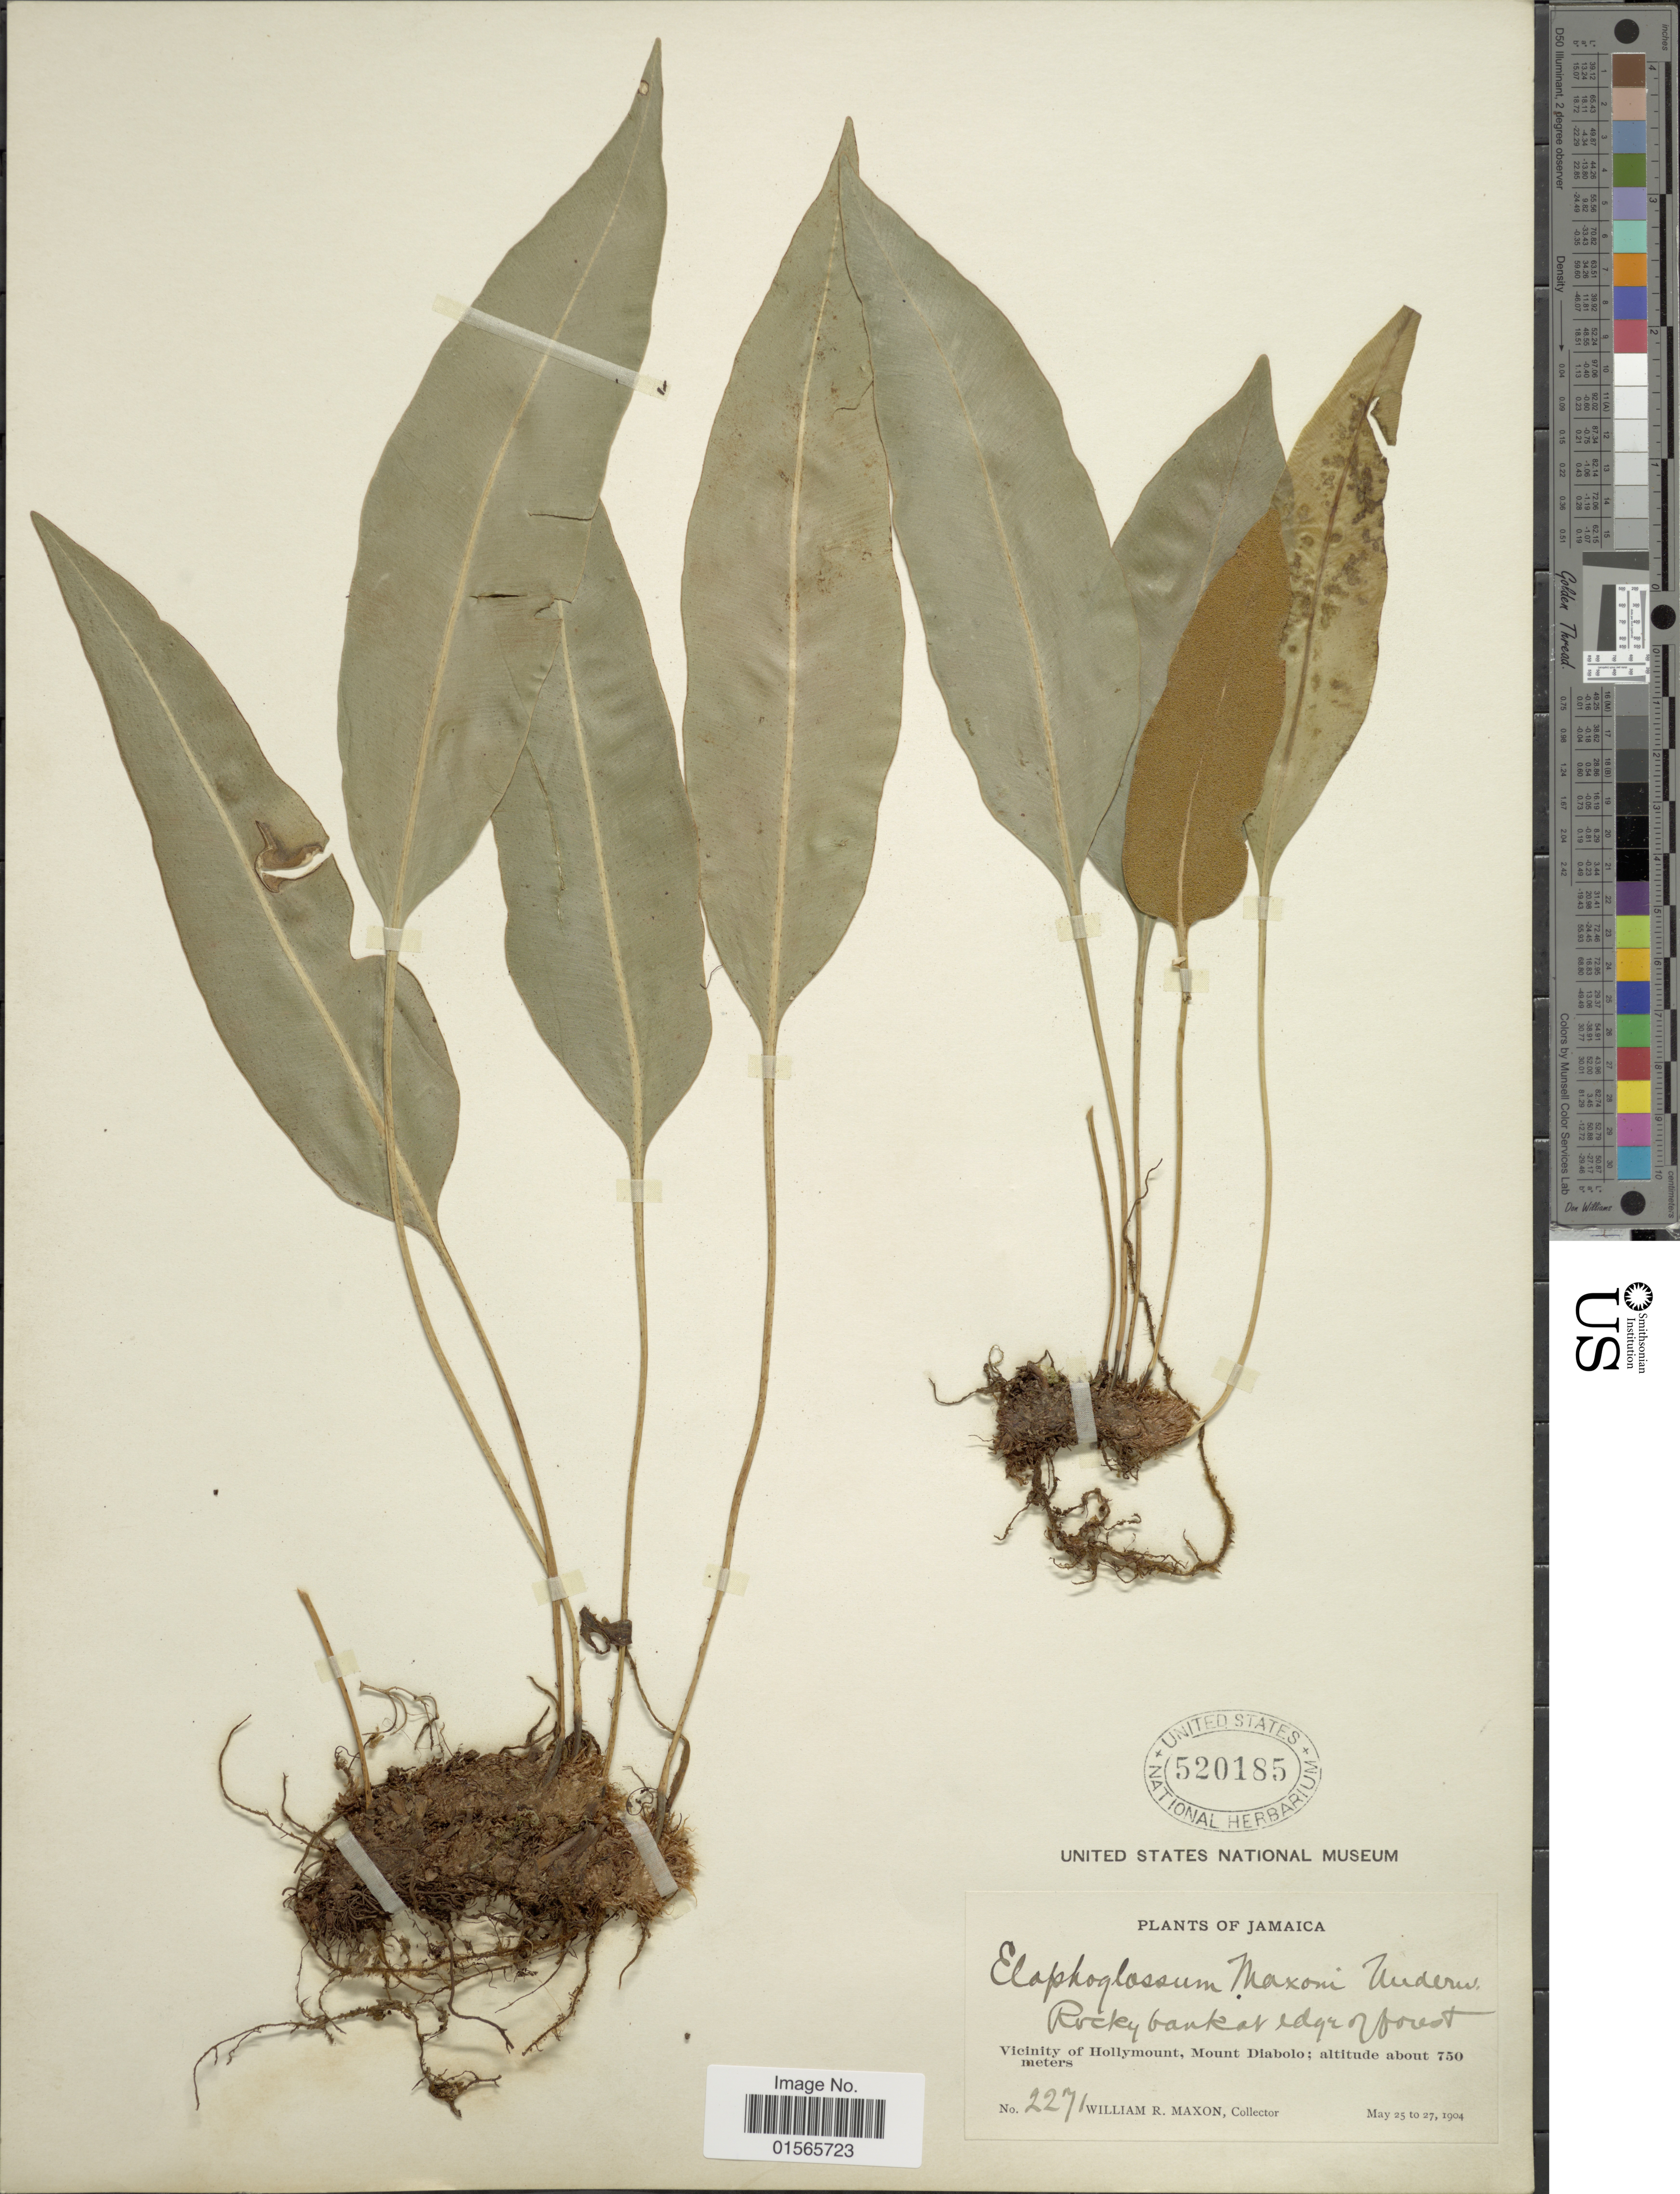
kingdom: Plantae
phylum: Tracheophyta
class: Polypodiopsida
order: Polypodiales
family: Dryopteridaceae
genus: Elaphoglossum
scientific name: Elaphoglossum maxonii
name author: Underw. ex C.V. Morton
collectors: W. R. Maxon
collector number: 2271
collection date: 1904-05-25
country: Jamaica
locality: Vicinity of Hollymount, Mount Diabolo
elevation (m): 750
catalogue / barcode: US 520185